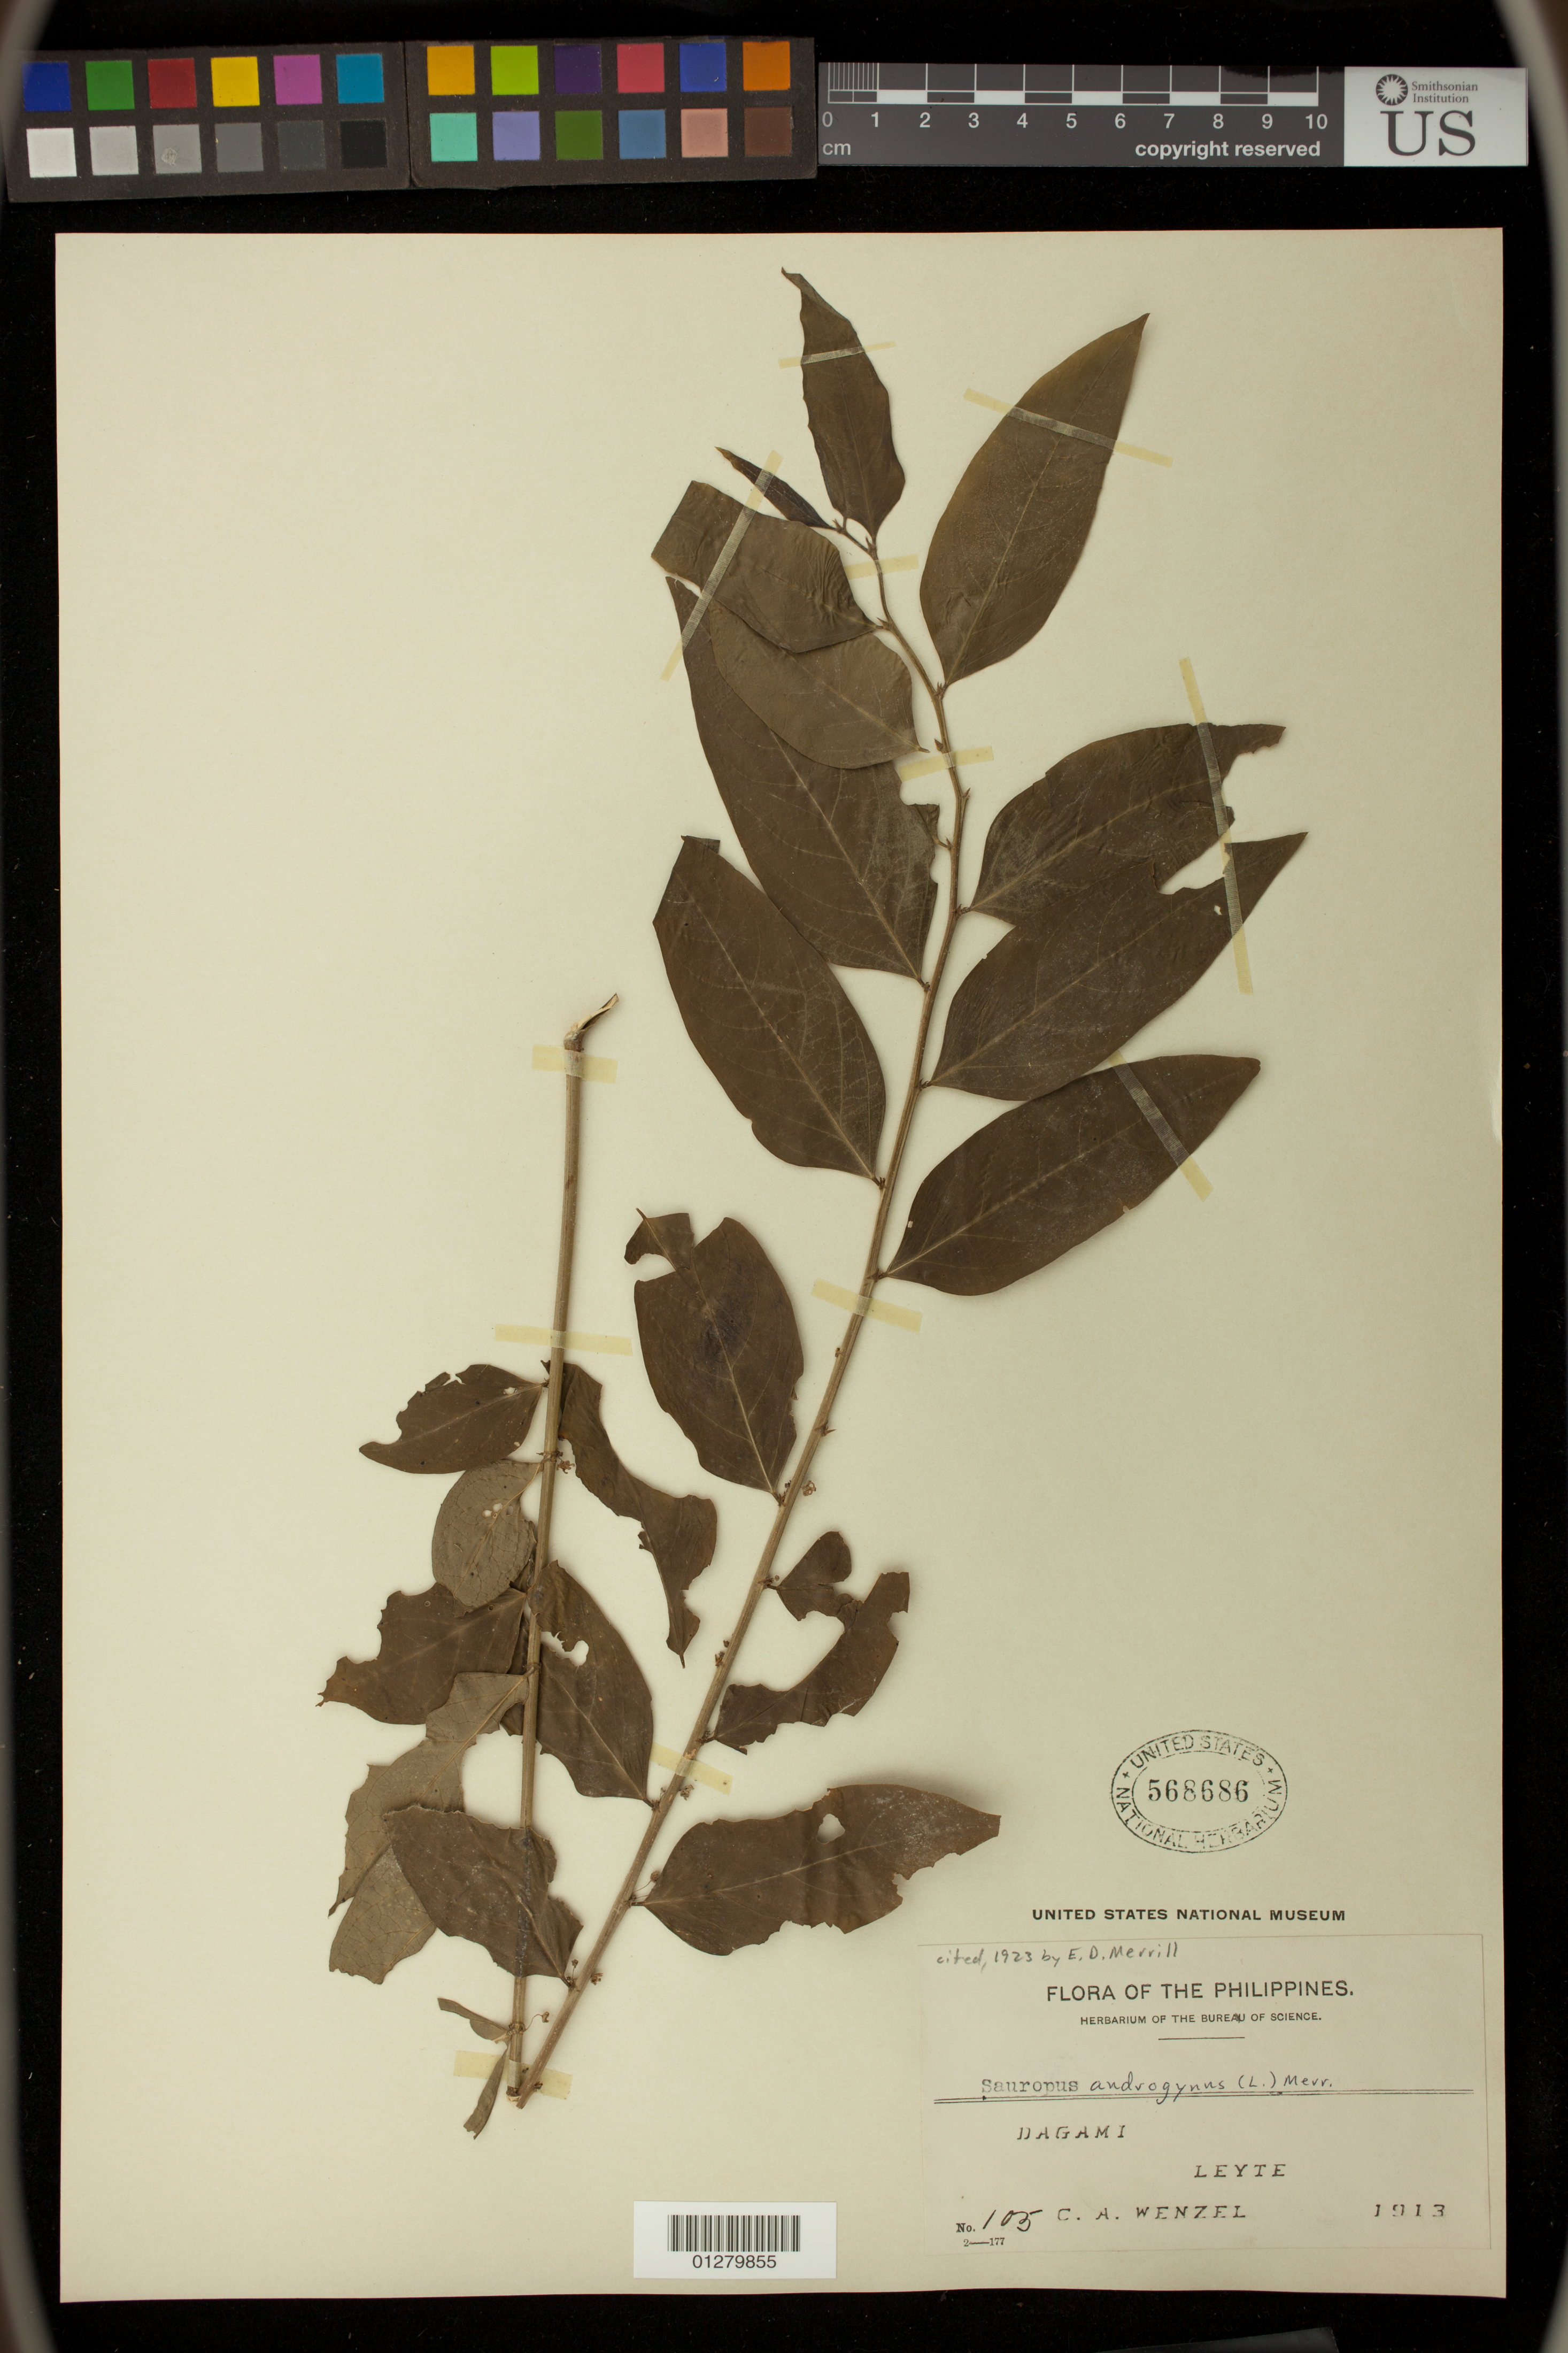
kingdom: Plantae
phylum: Tracheophyta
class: Magnoliopsida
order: Malpighiales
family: Phyllanthaceae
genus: Sauropus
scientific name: Sauropus androgynus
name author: (L.) Merr.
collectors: C. Wenzel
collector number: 105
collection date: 1913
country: Philippines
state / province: Eastern Visayas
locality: Dagami, Leyte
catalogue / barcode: US 568686